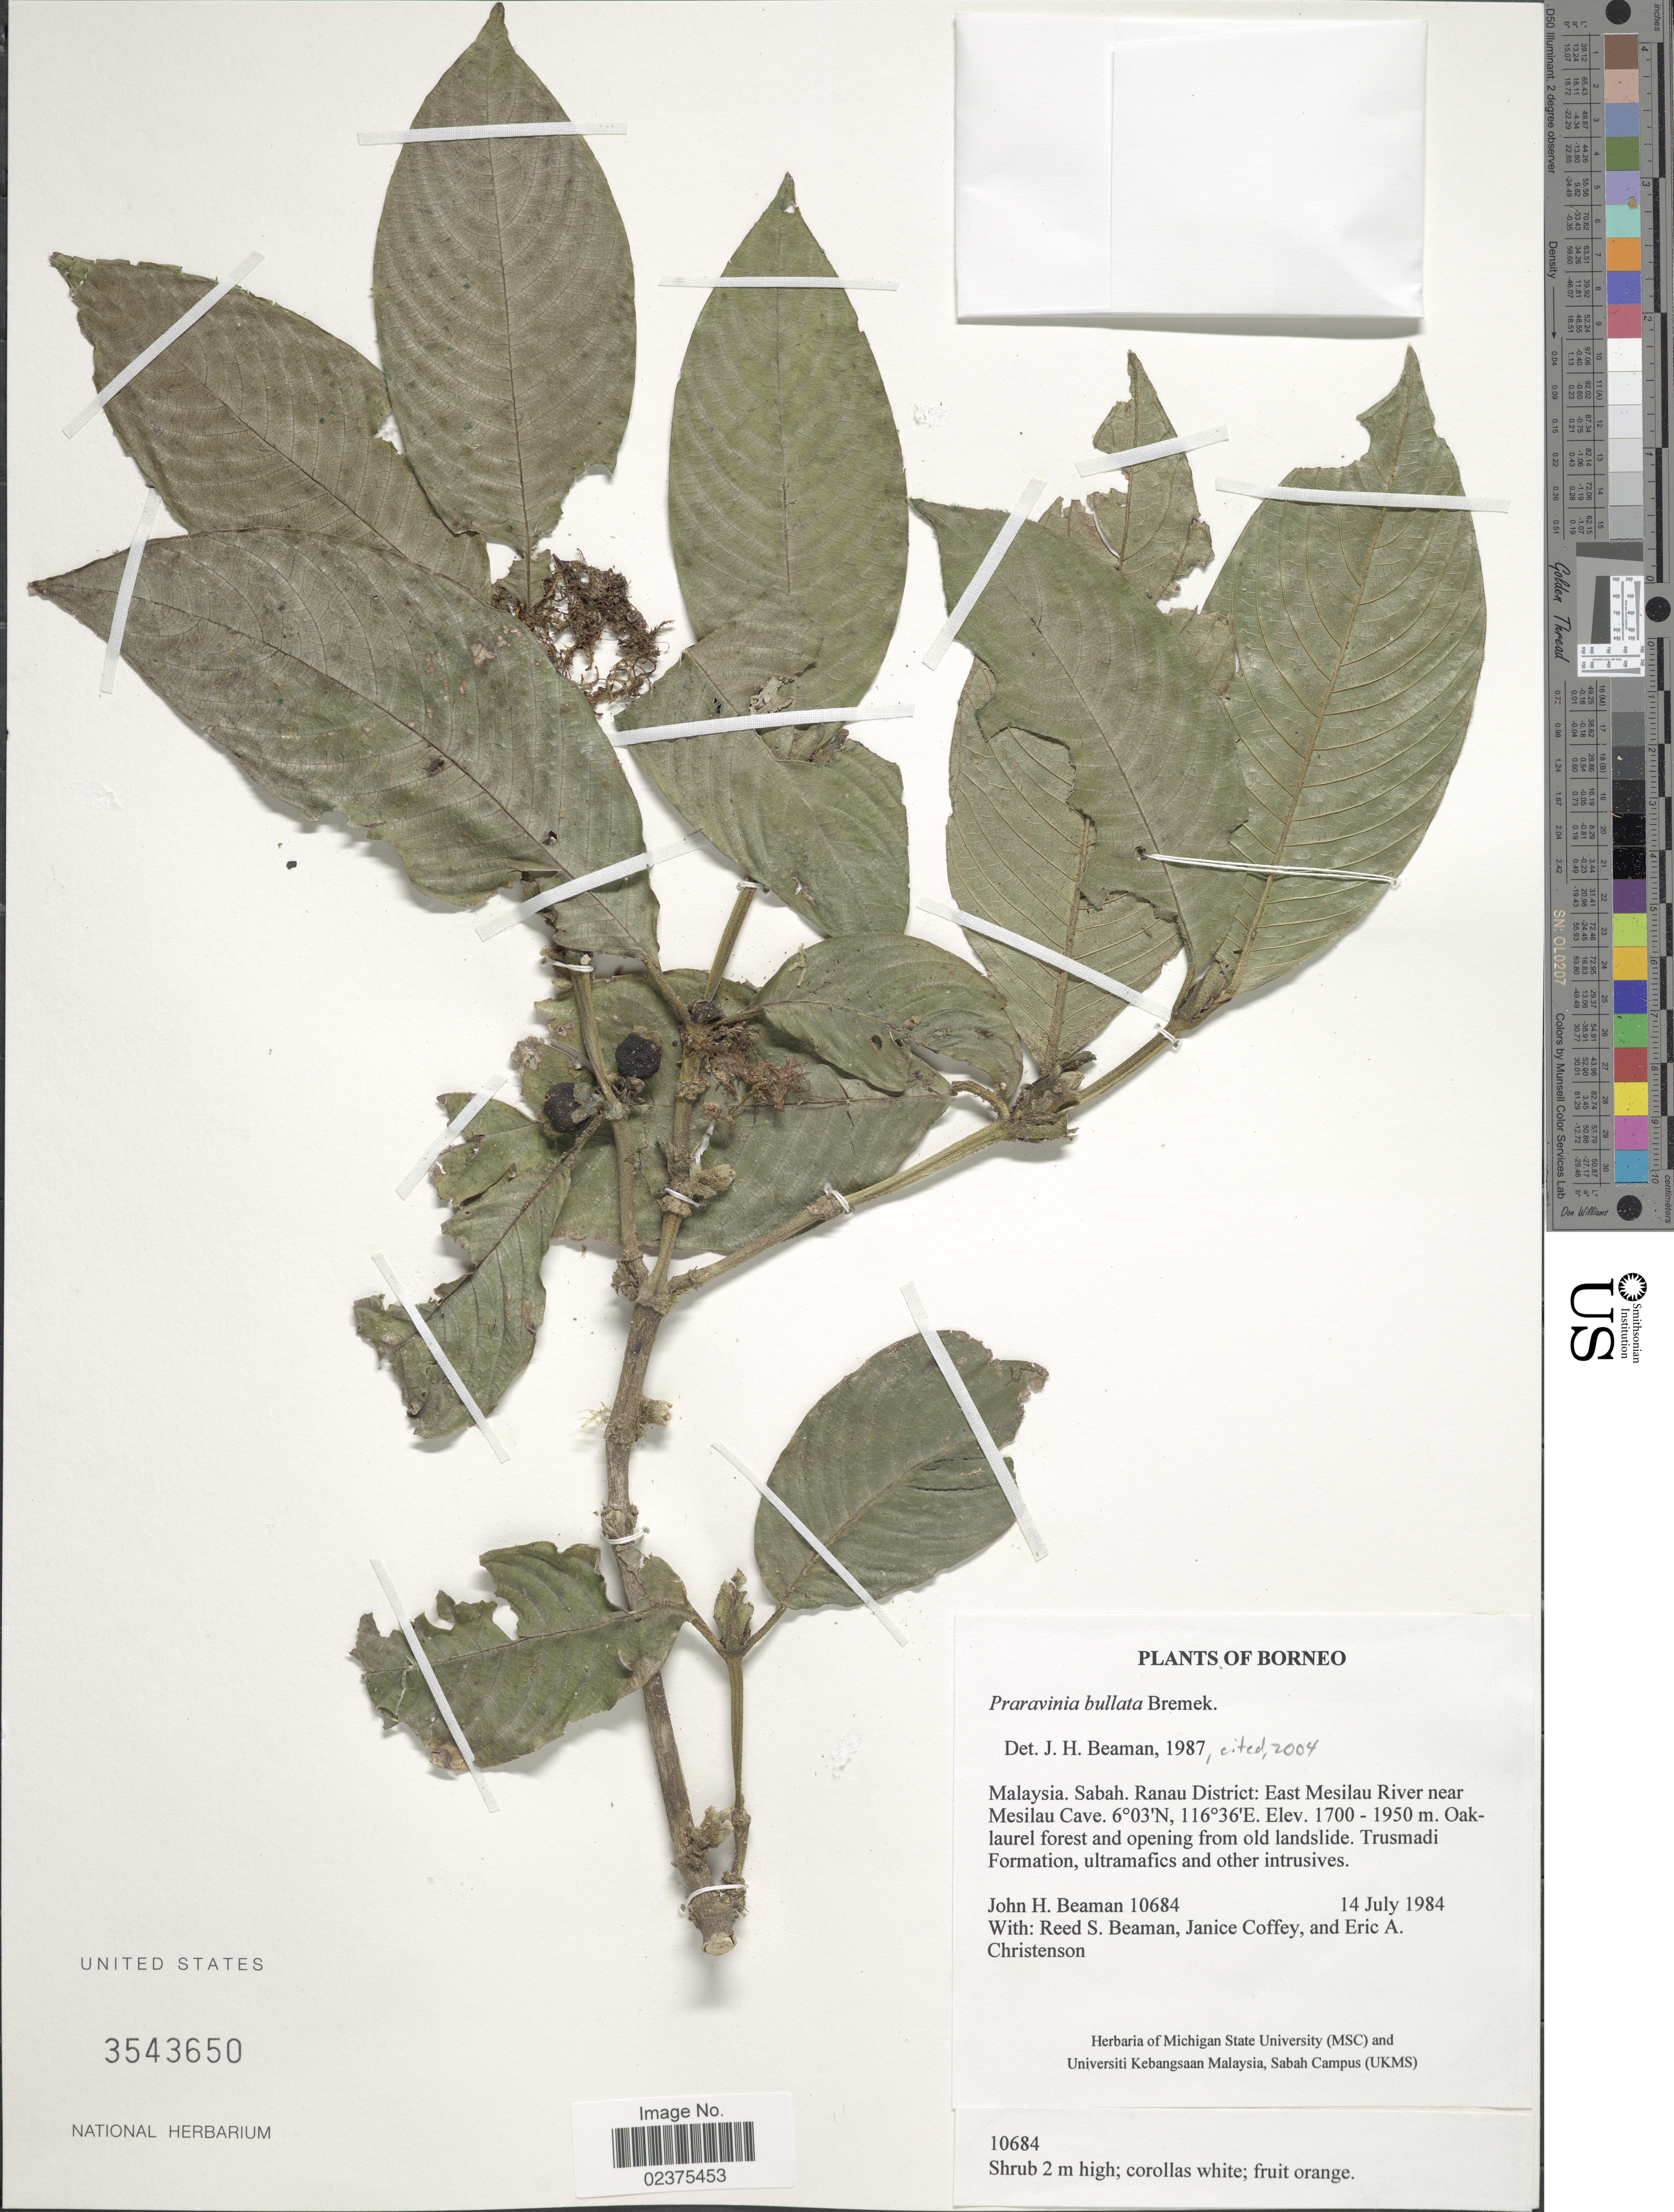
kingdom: Plantae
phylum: Tracheophyta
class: Magnoliopsida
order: Gentianales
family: Rubiaceae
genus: Praravinia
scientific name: Praravinia bullata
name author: Bremek.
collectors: J. H. Beaman, R. S. Beaman, J. Coffey & E. A. Christenson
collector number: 10684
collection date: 1984-07-14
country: Malaysia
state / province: Sabah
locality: Ranau DistrictL East Mesilau River near Mesilau Cave, Borneo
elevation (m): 1700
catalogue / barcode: US 3543650